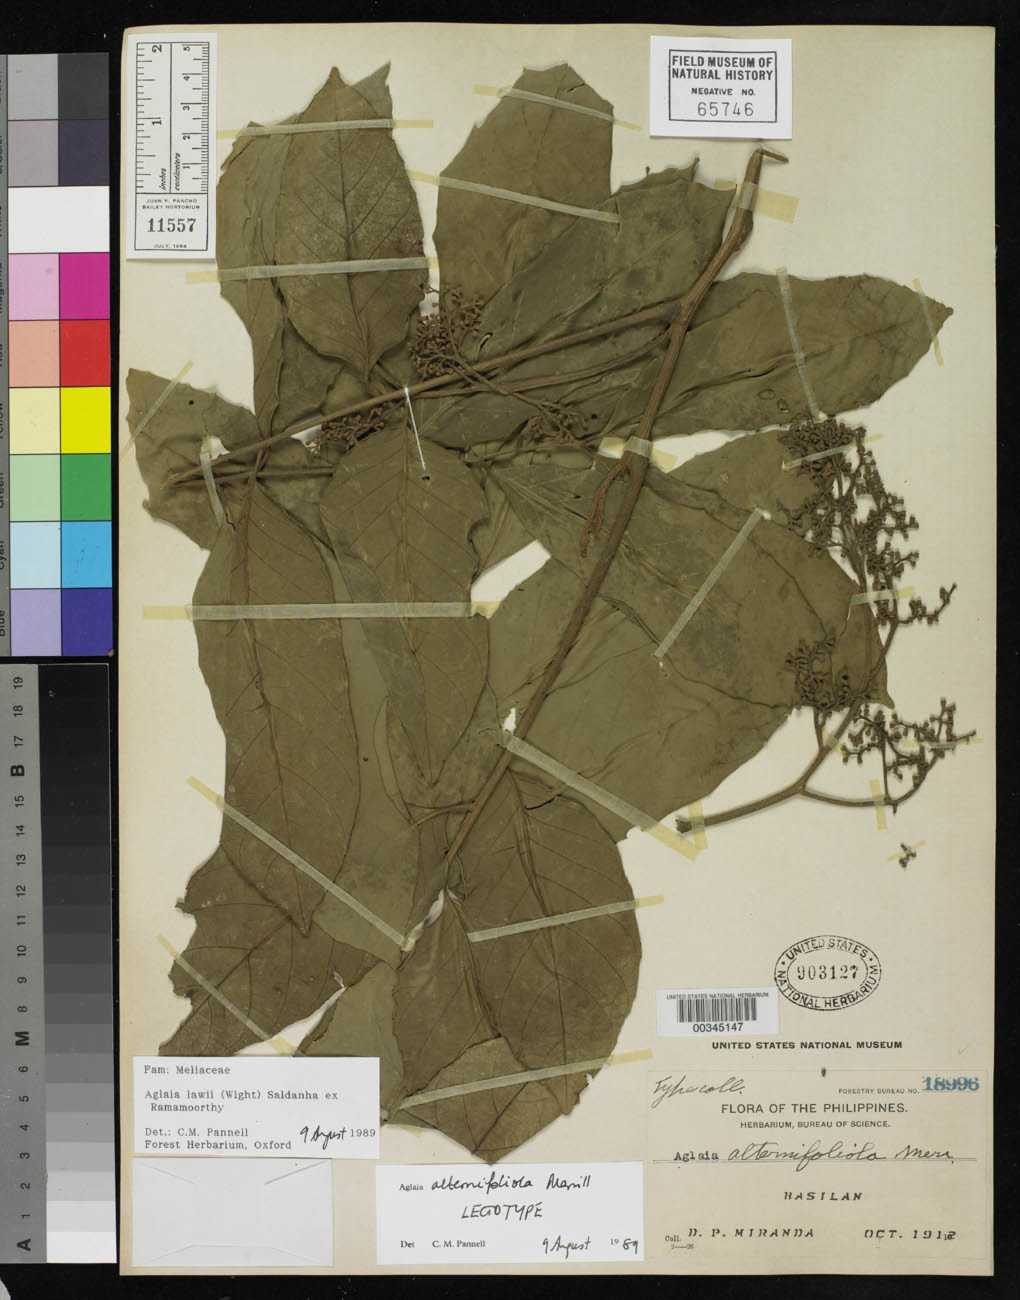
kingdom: Plantae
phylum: Tracheophyta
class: Magnoliopsida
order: Sapindales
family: Meliaceae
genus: Aglaia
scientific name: Aglaia alternifoliola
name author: Merr.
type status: Lectotype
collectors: D. P. Miranda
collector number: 18996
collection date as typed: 04 Oct 1912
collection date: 1912-10-04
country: Philippines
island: Basilan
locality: Zimot.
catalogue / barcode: US 903127